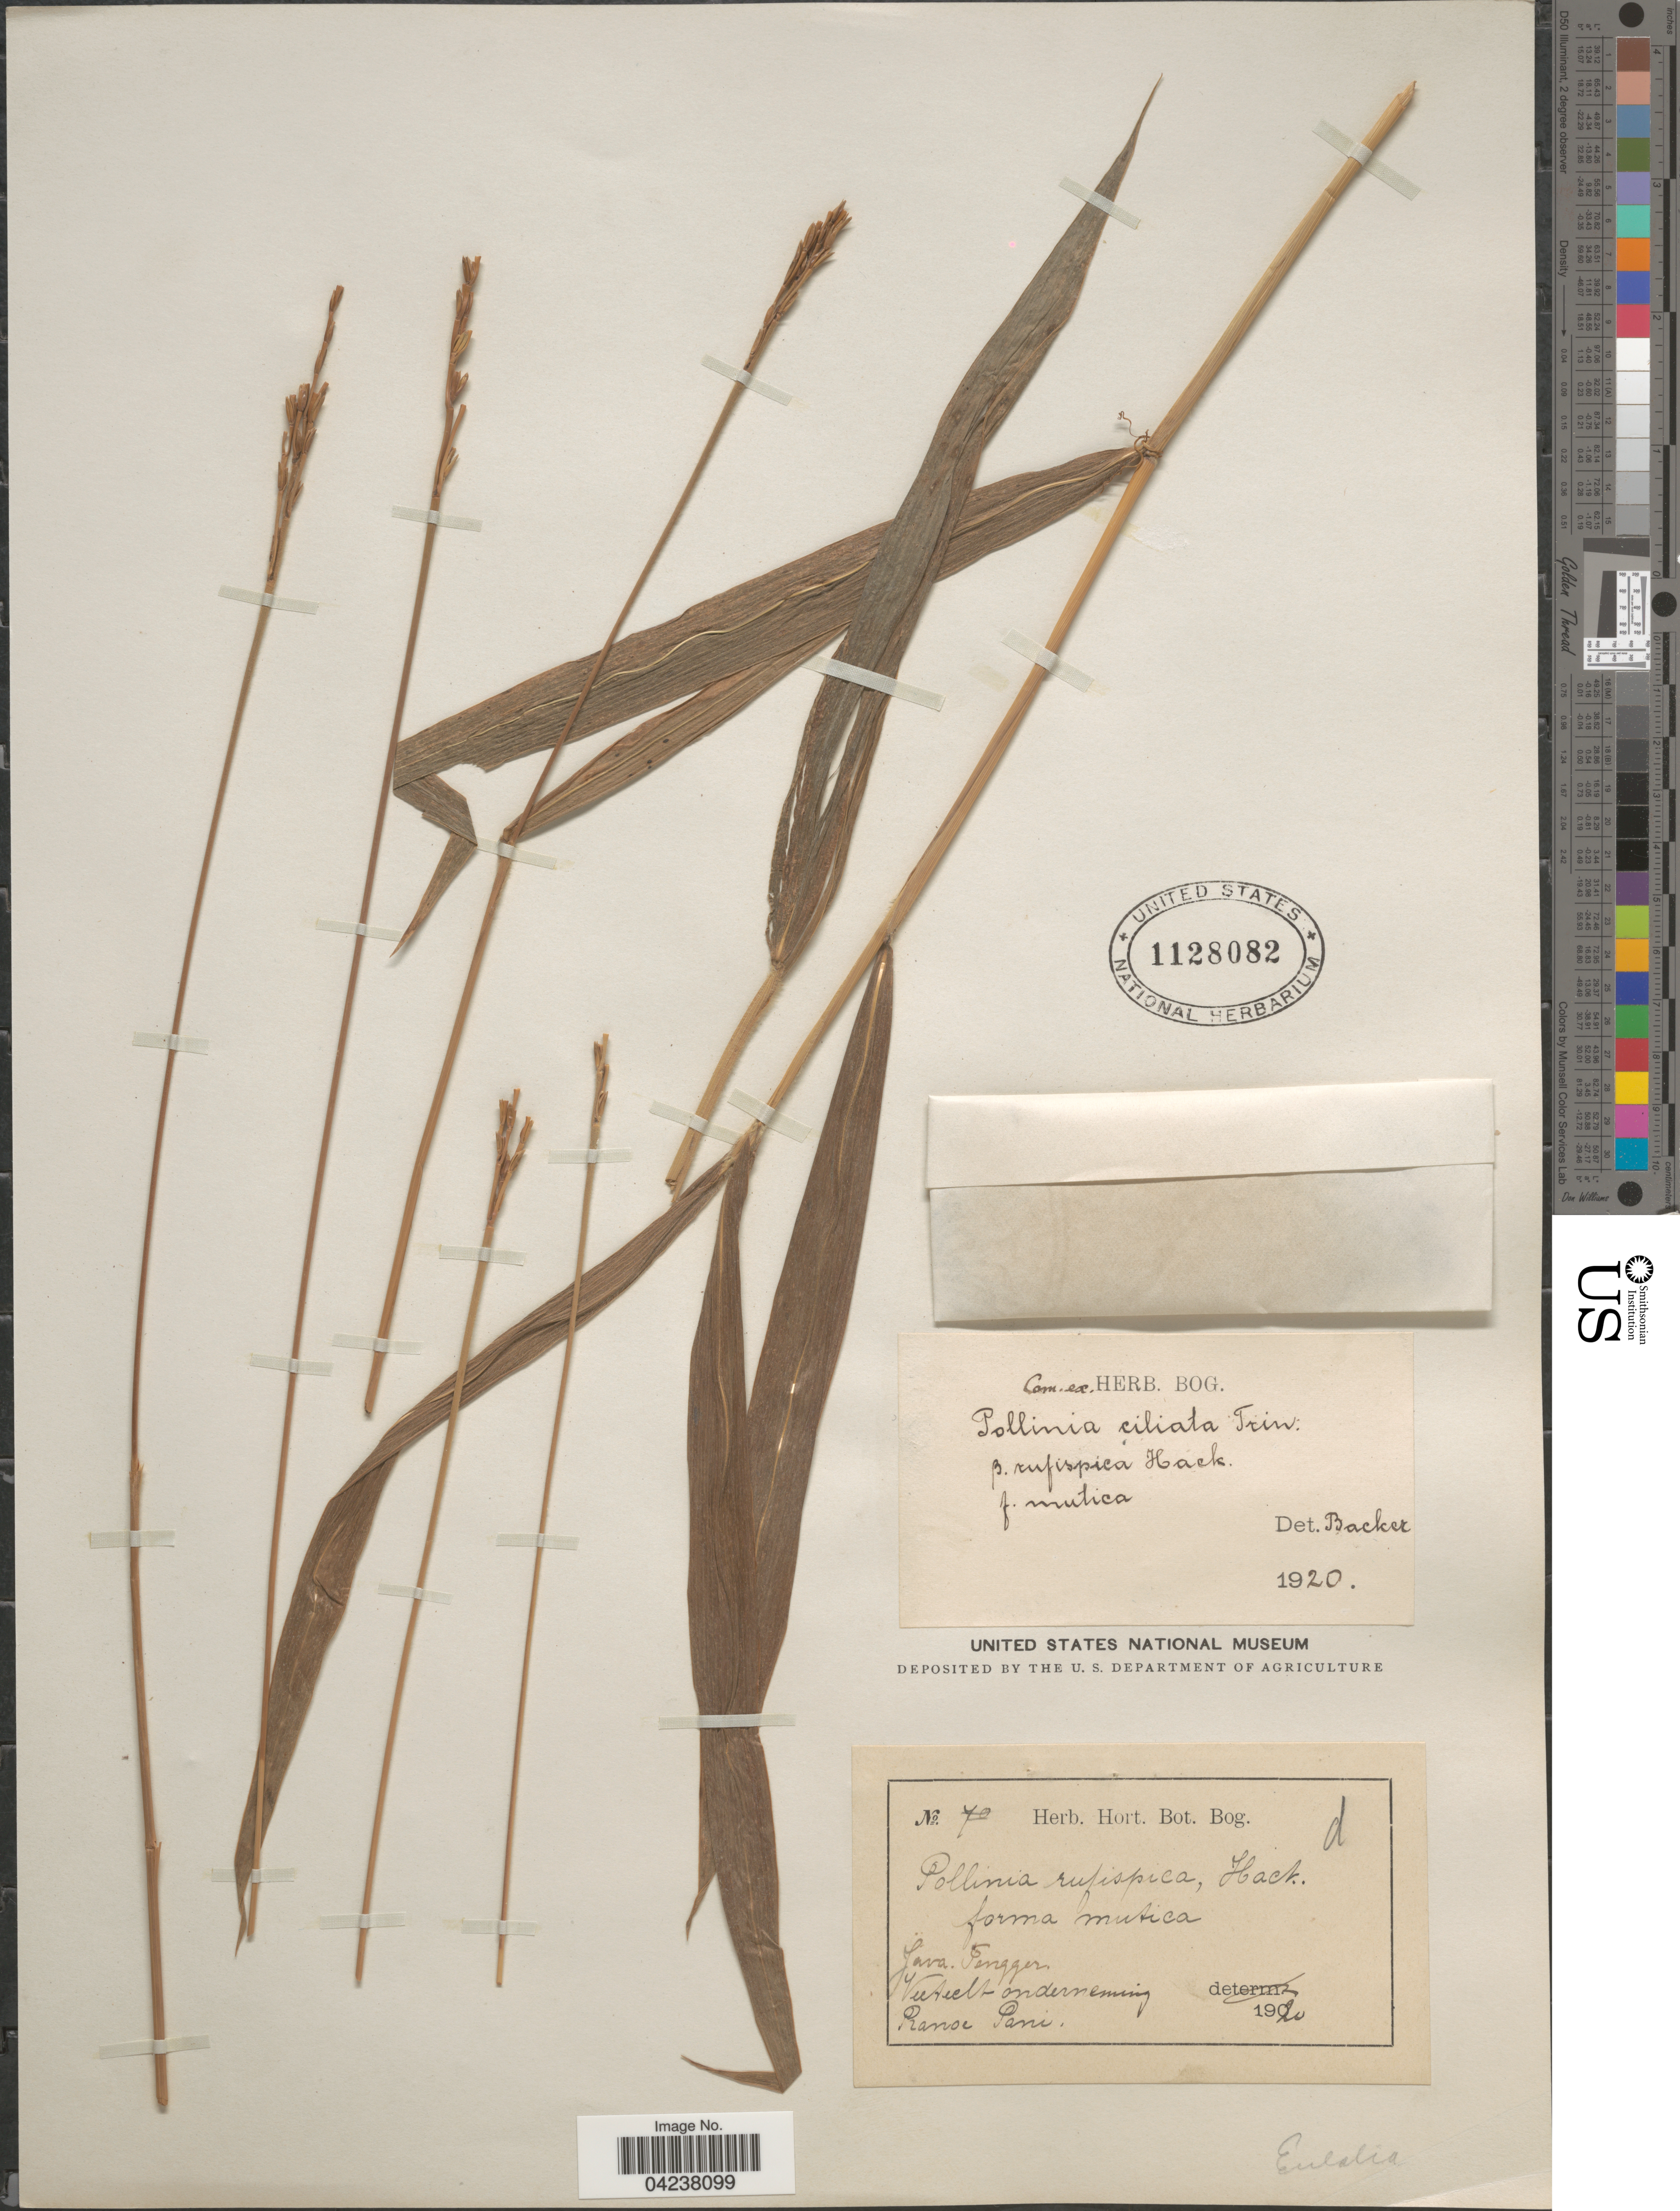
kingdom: Plantae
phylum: Tracheophyta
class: Liliopsida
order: Poales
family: Poaceae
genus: Microstegium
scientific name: Microstegium rufispicum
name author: (Steud.) A. Camus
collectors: P. Pani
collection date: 1920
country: Indonesia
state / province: Java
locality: Tengger. Veeteelt onderneming. [unsure placement]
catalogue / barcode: US 1128082